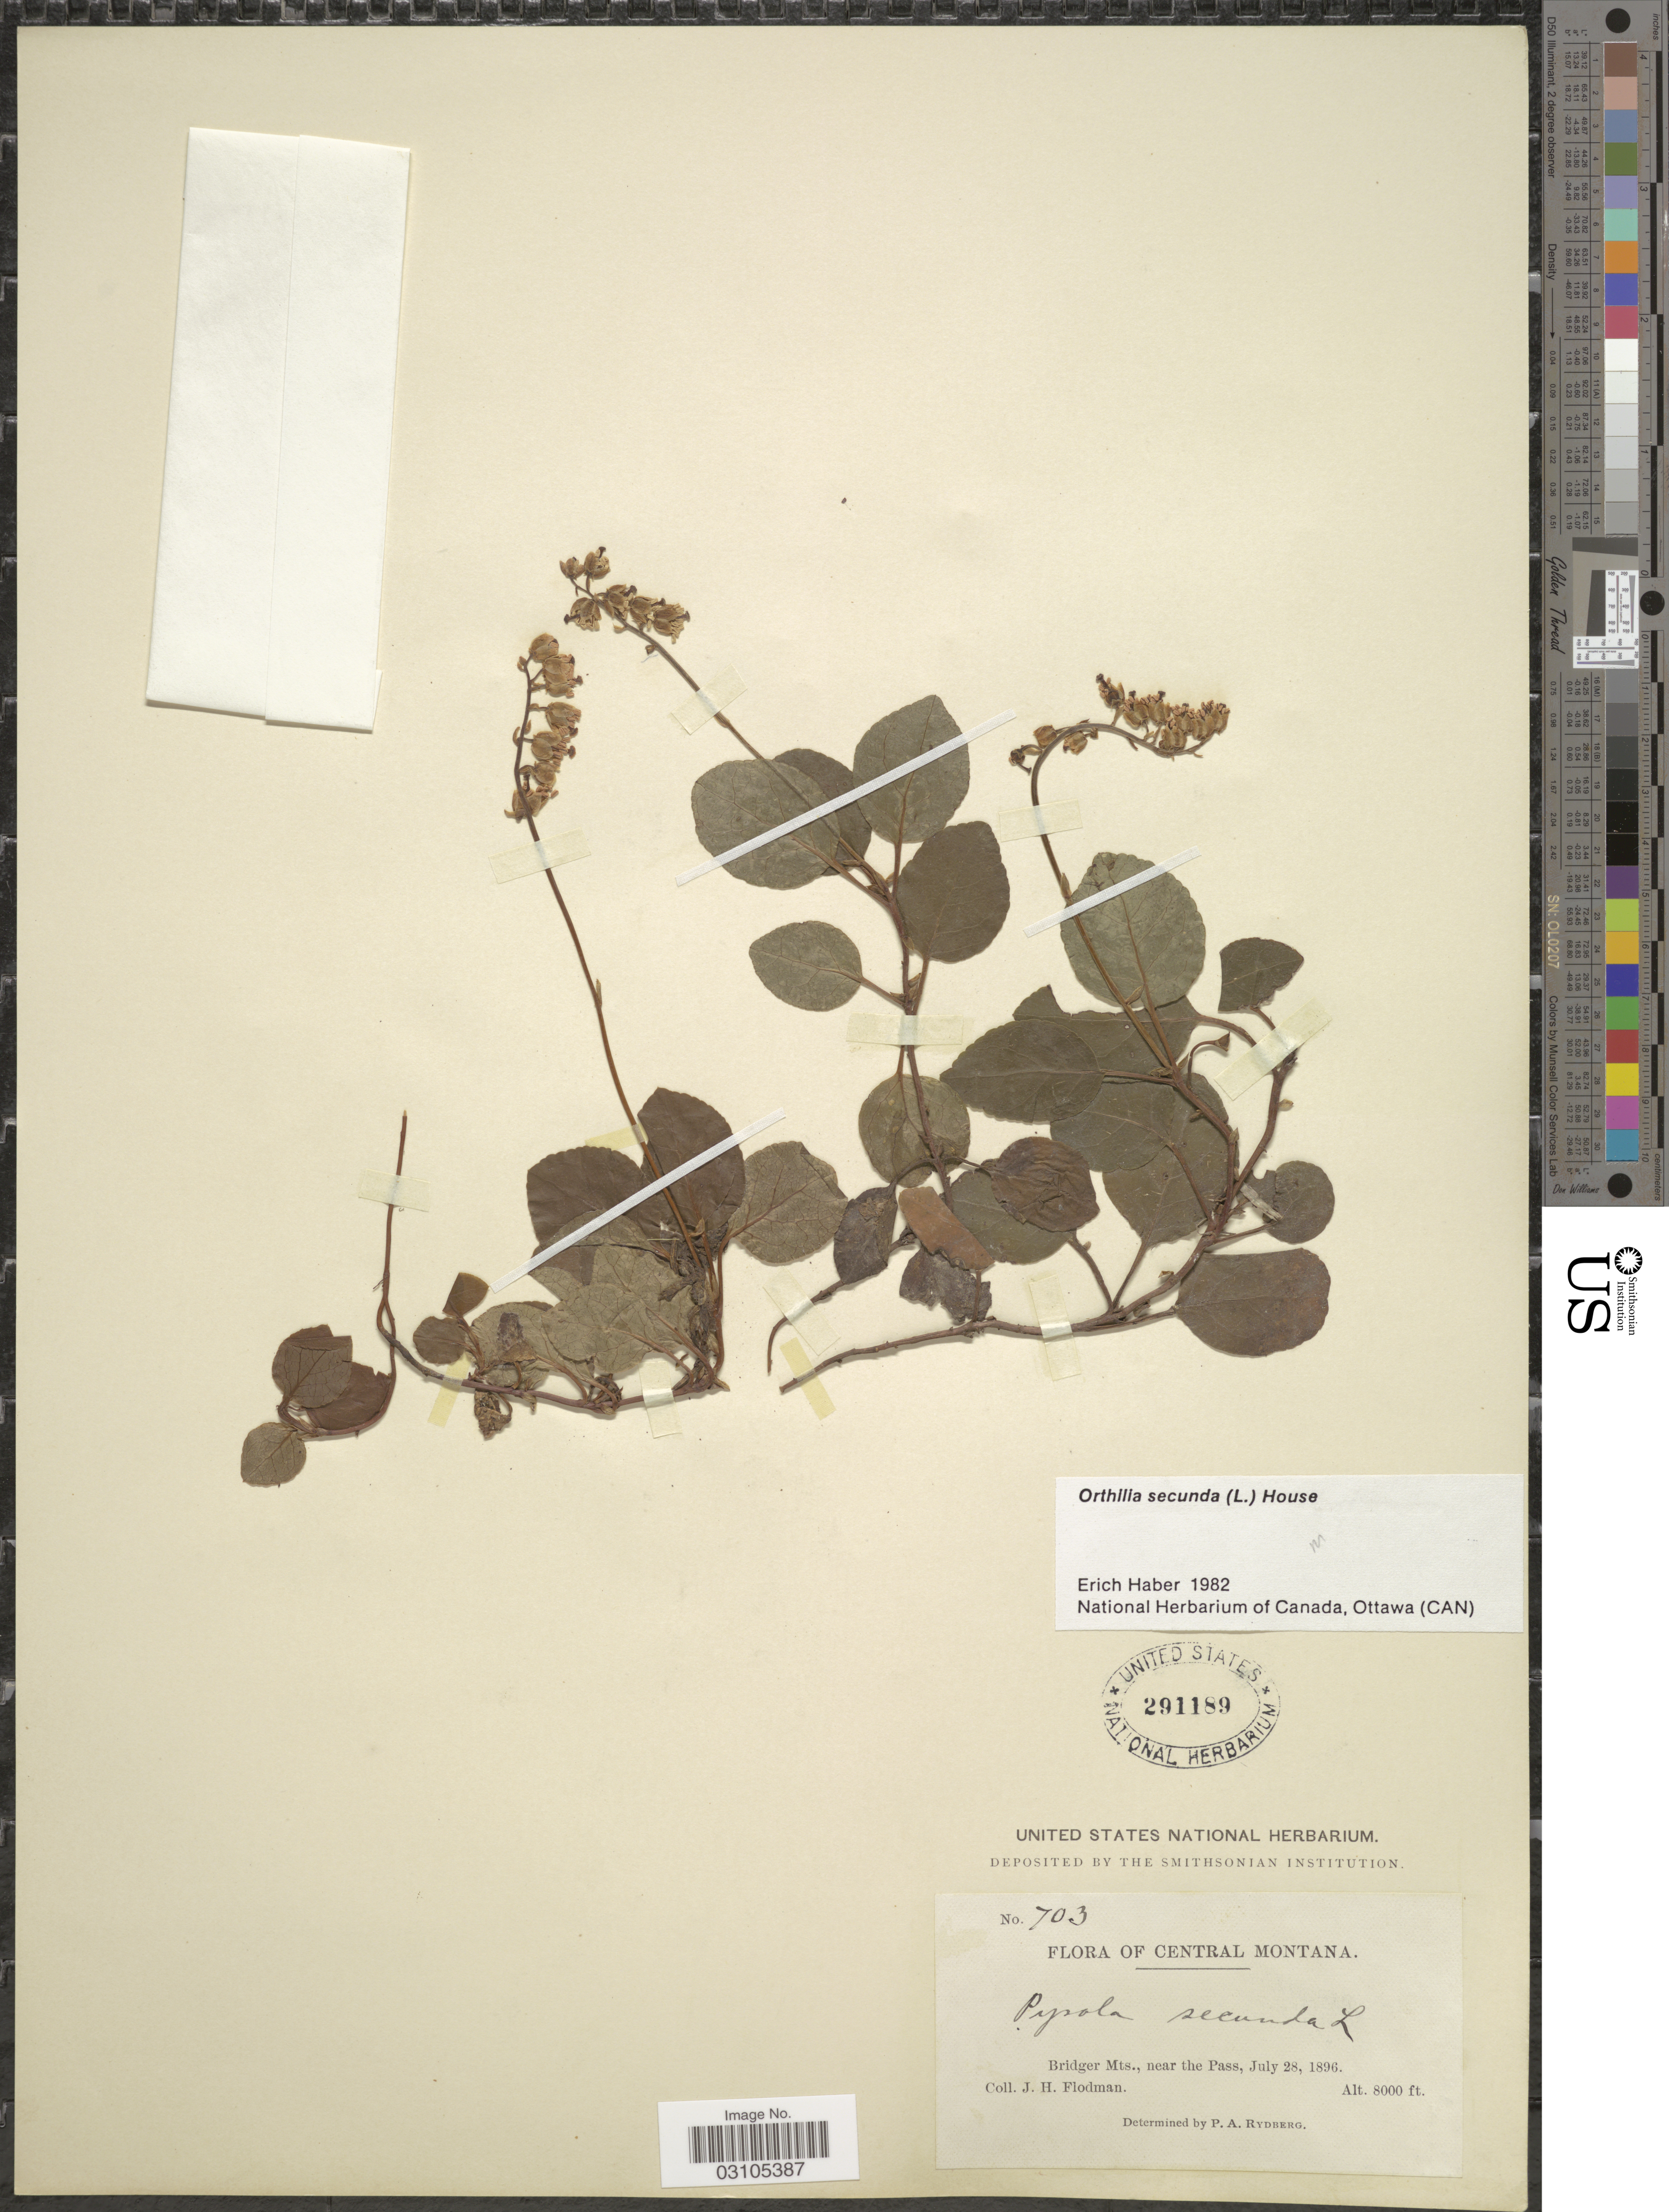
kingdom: Plantae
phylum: Tracheophyta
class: Magnoliopsida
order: Ericales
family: Ericaceae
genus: Orthilia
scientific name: Orthilia secunda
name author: (L.) House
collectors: J. Flodman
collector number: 703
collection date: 1896-07-28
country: United States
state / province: Montana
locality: Central Montana. Bridger Mts., near the Pass.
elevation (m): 2438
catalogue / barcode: US 291189